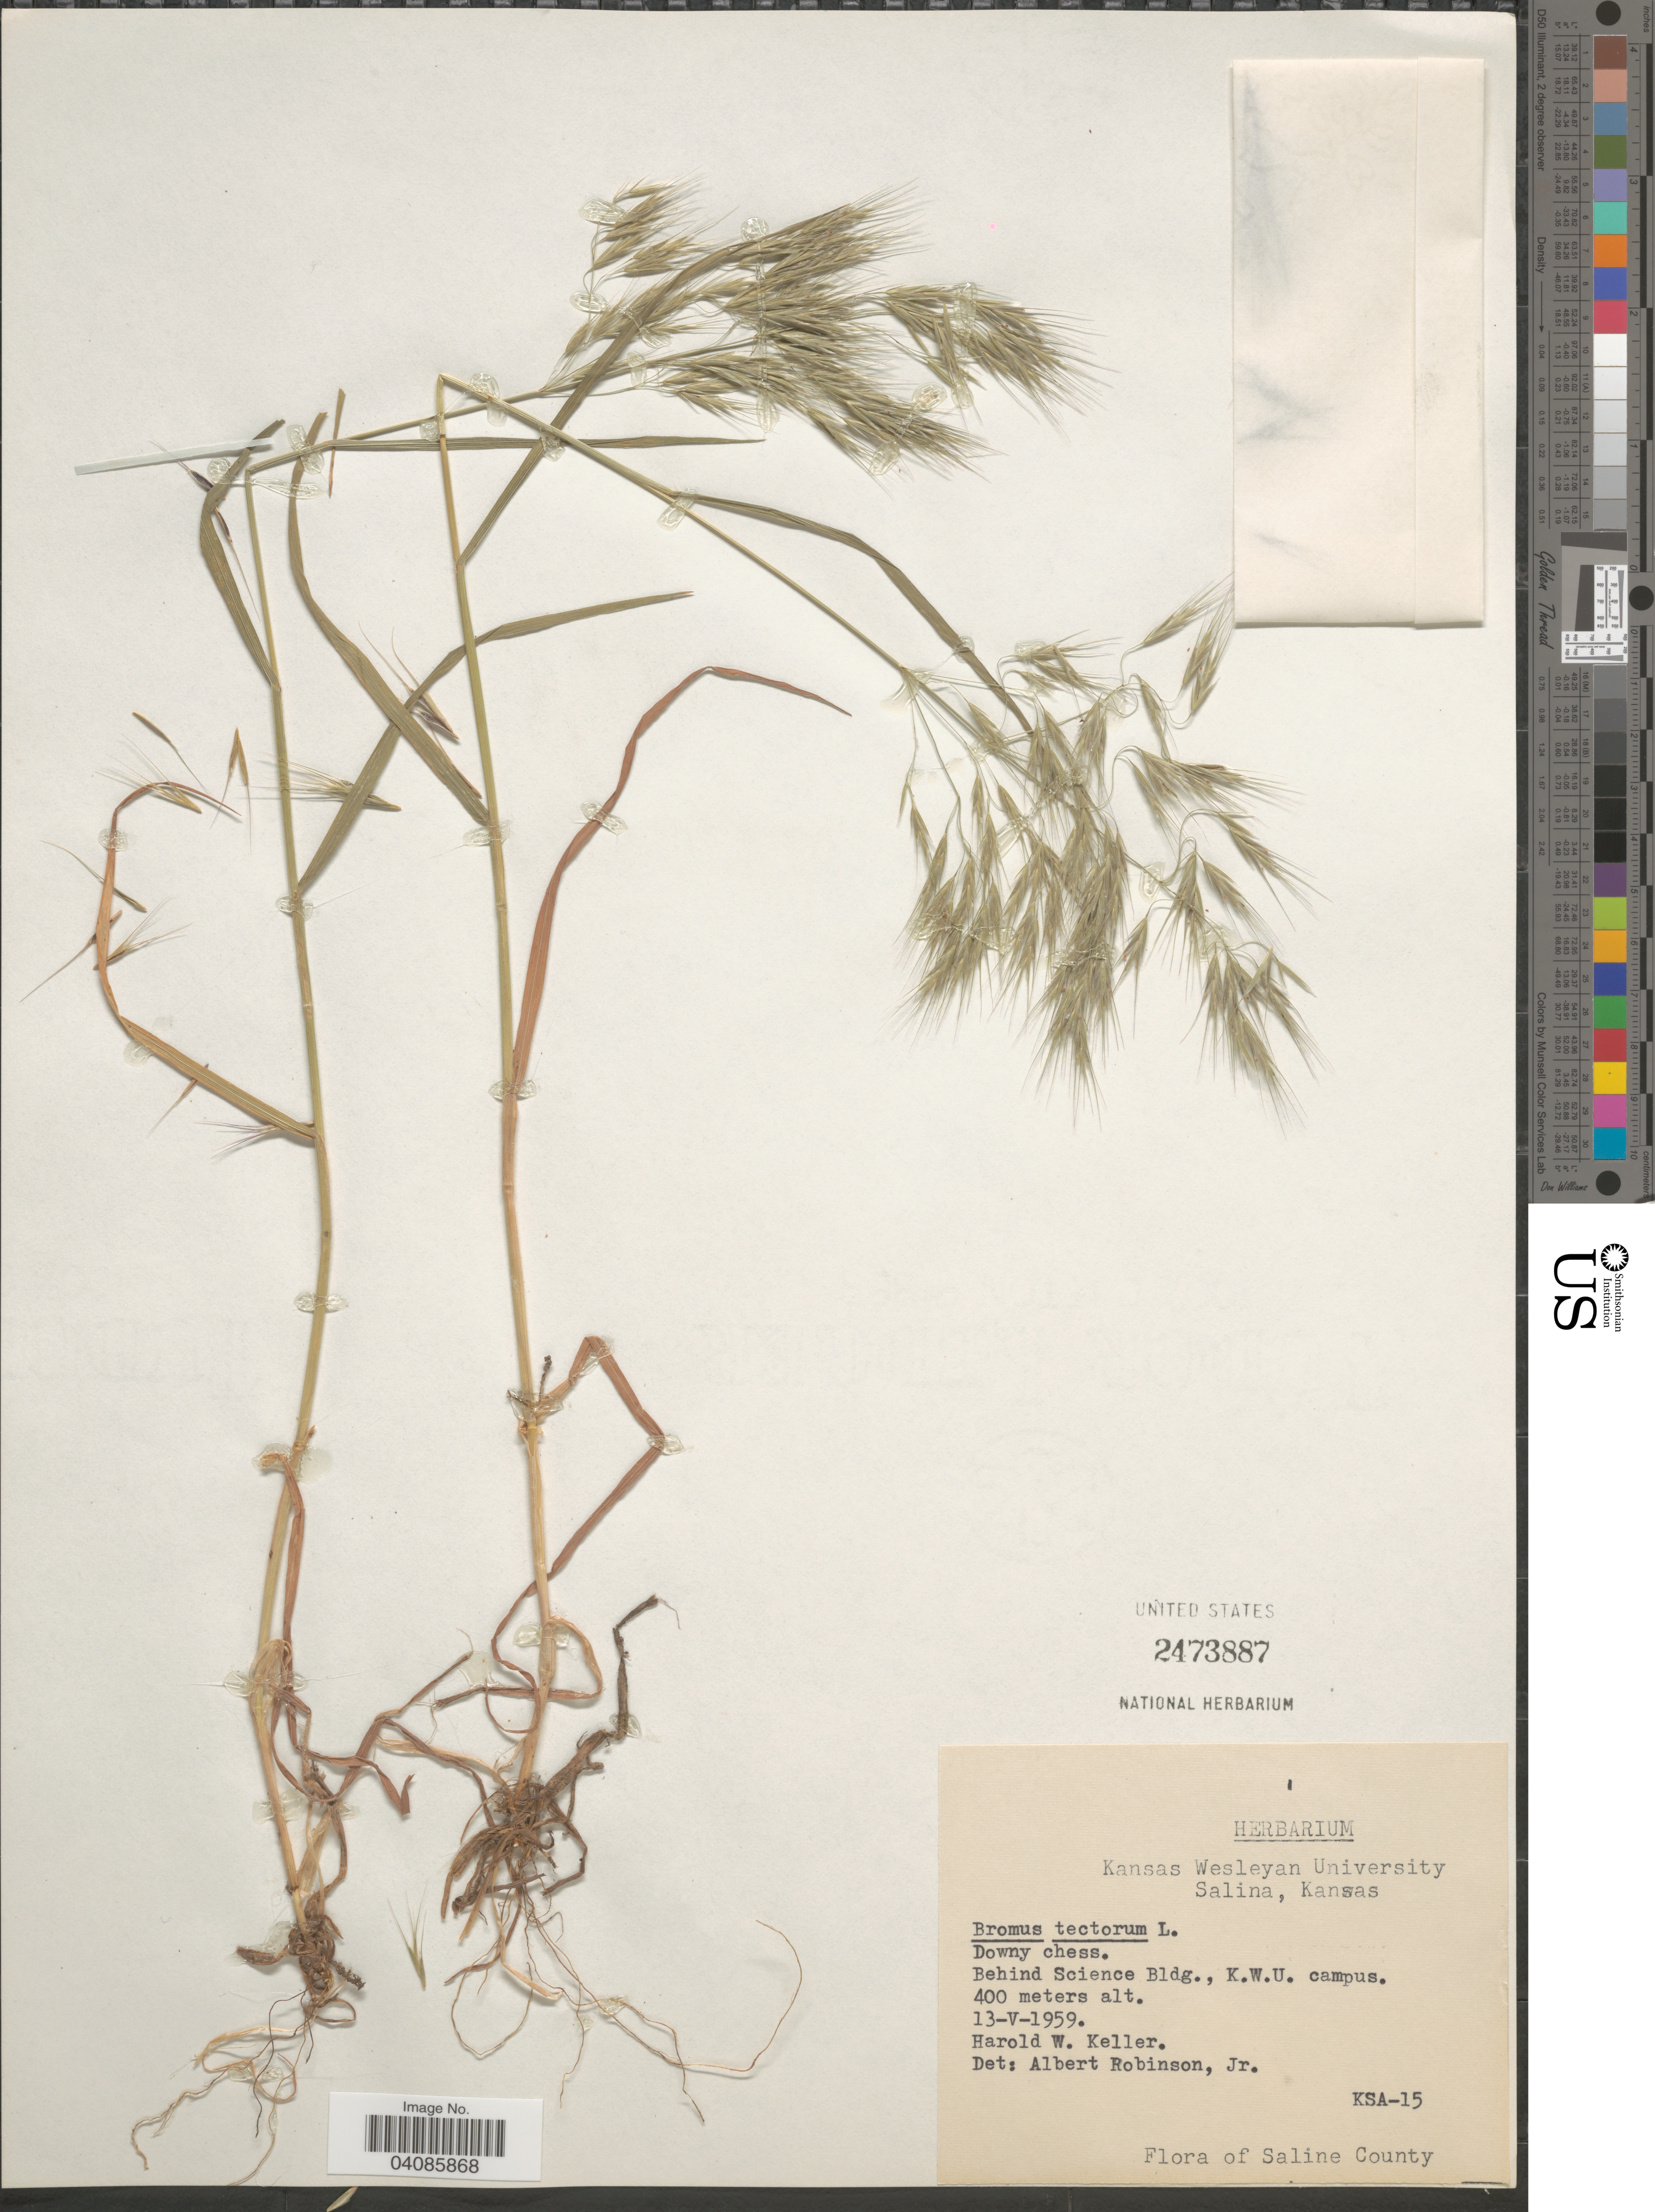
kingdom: Plantae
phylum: Tracheophyta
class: Liliopsida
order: Poales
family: Poaceae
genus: Bromus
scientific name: Bromus tectorum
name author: L.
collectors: H. Keller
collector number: KSA-15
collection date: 1959-05-13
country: United States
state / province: Kansas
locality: Behind Science Bldg., K.W.U. campus. Saline County.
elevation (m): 400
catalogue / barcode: US 2473887